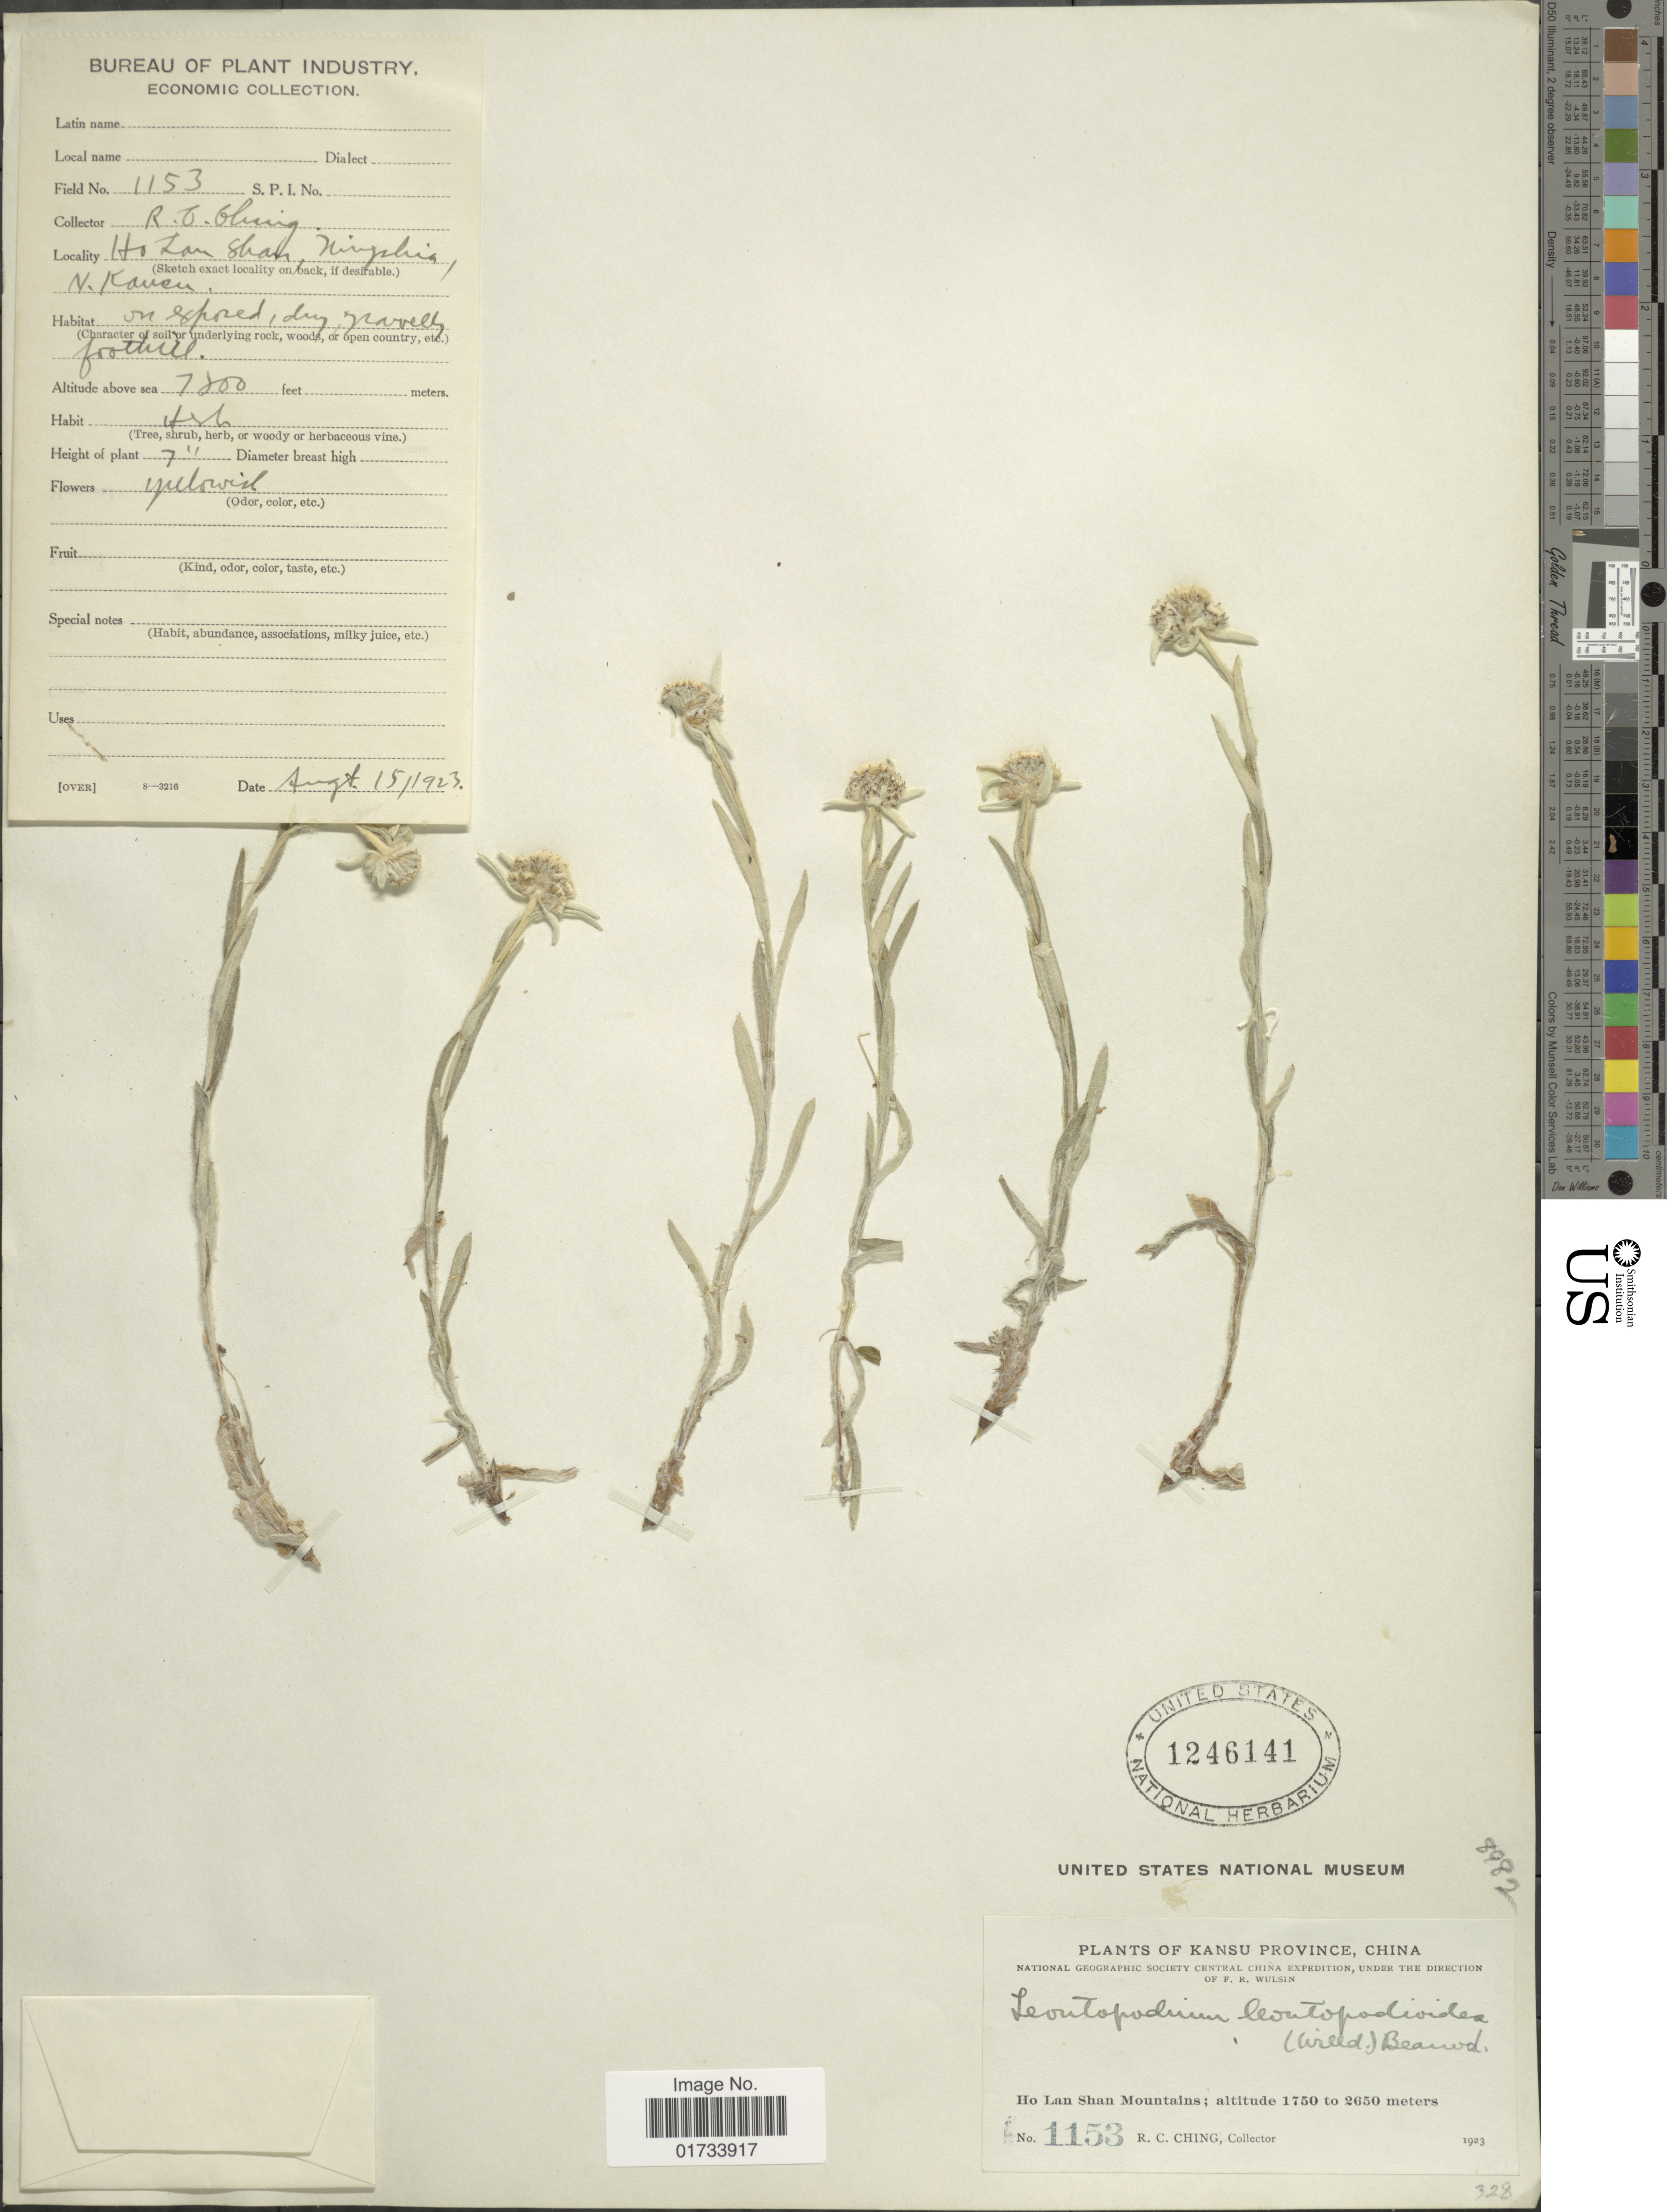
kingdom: Plantae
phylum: Tracheophyta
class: Magnoliopsida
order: Asterales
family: Asteraceae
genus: Leontopodium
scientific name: Leontopodium leontopodioides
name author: (Willd.) Beauverd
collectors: R. C. Ching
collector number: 1153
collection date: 1923-08-15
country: China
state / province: Gansu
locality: Ho Lan Shan Mountains, Ningshia, N. Kansu.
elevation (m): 2377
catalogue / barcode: US 1246141